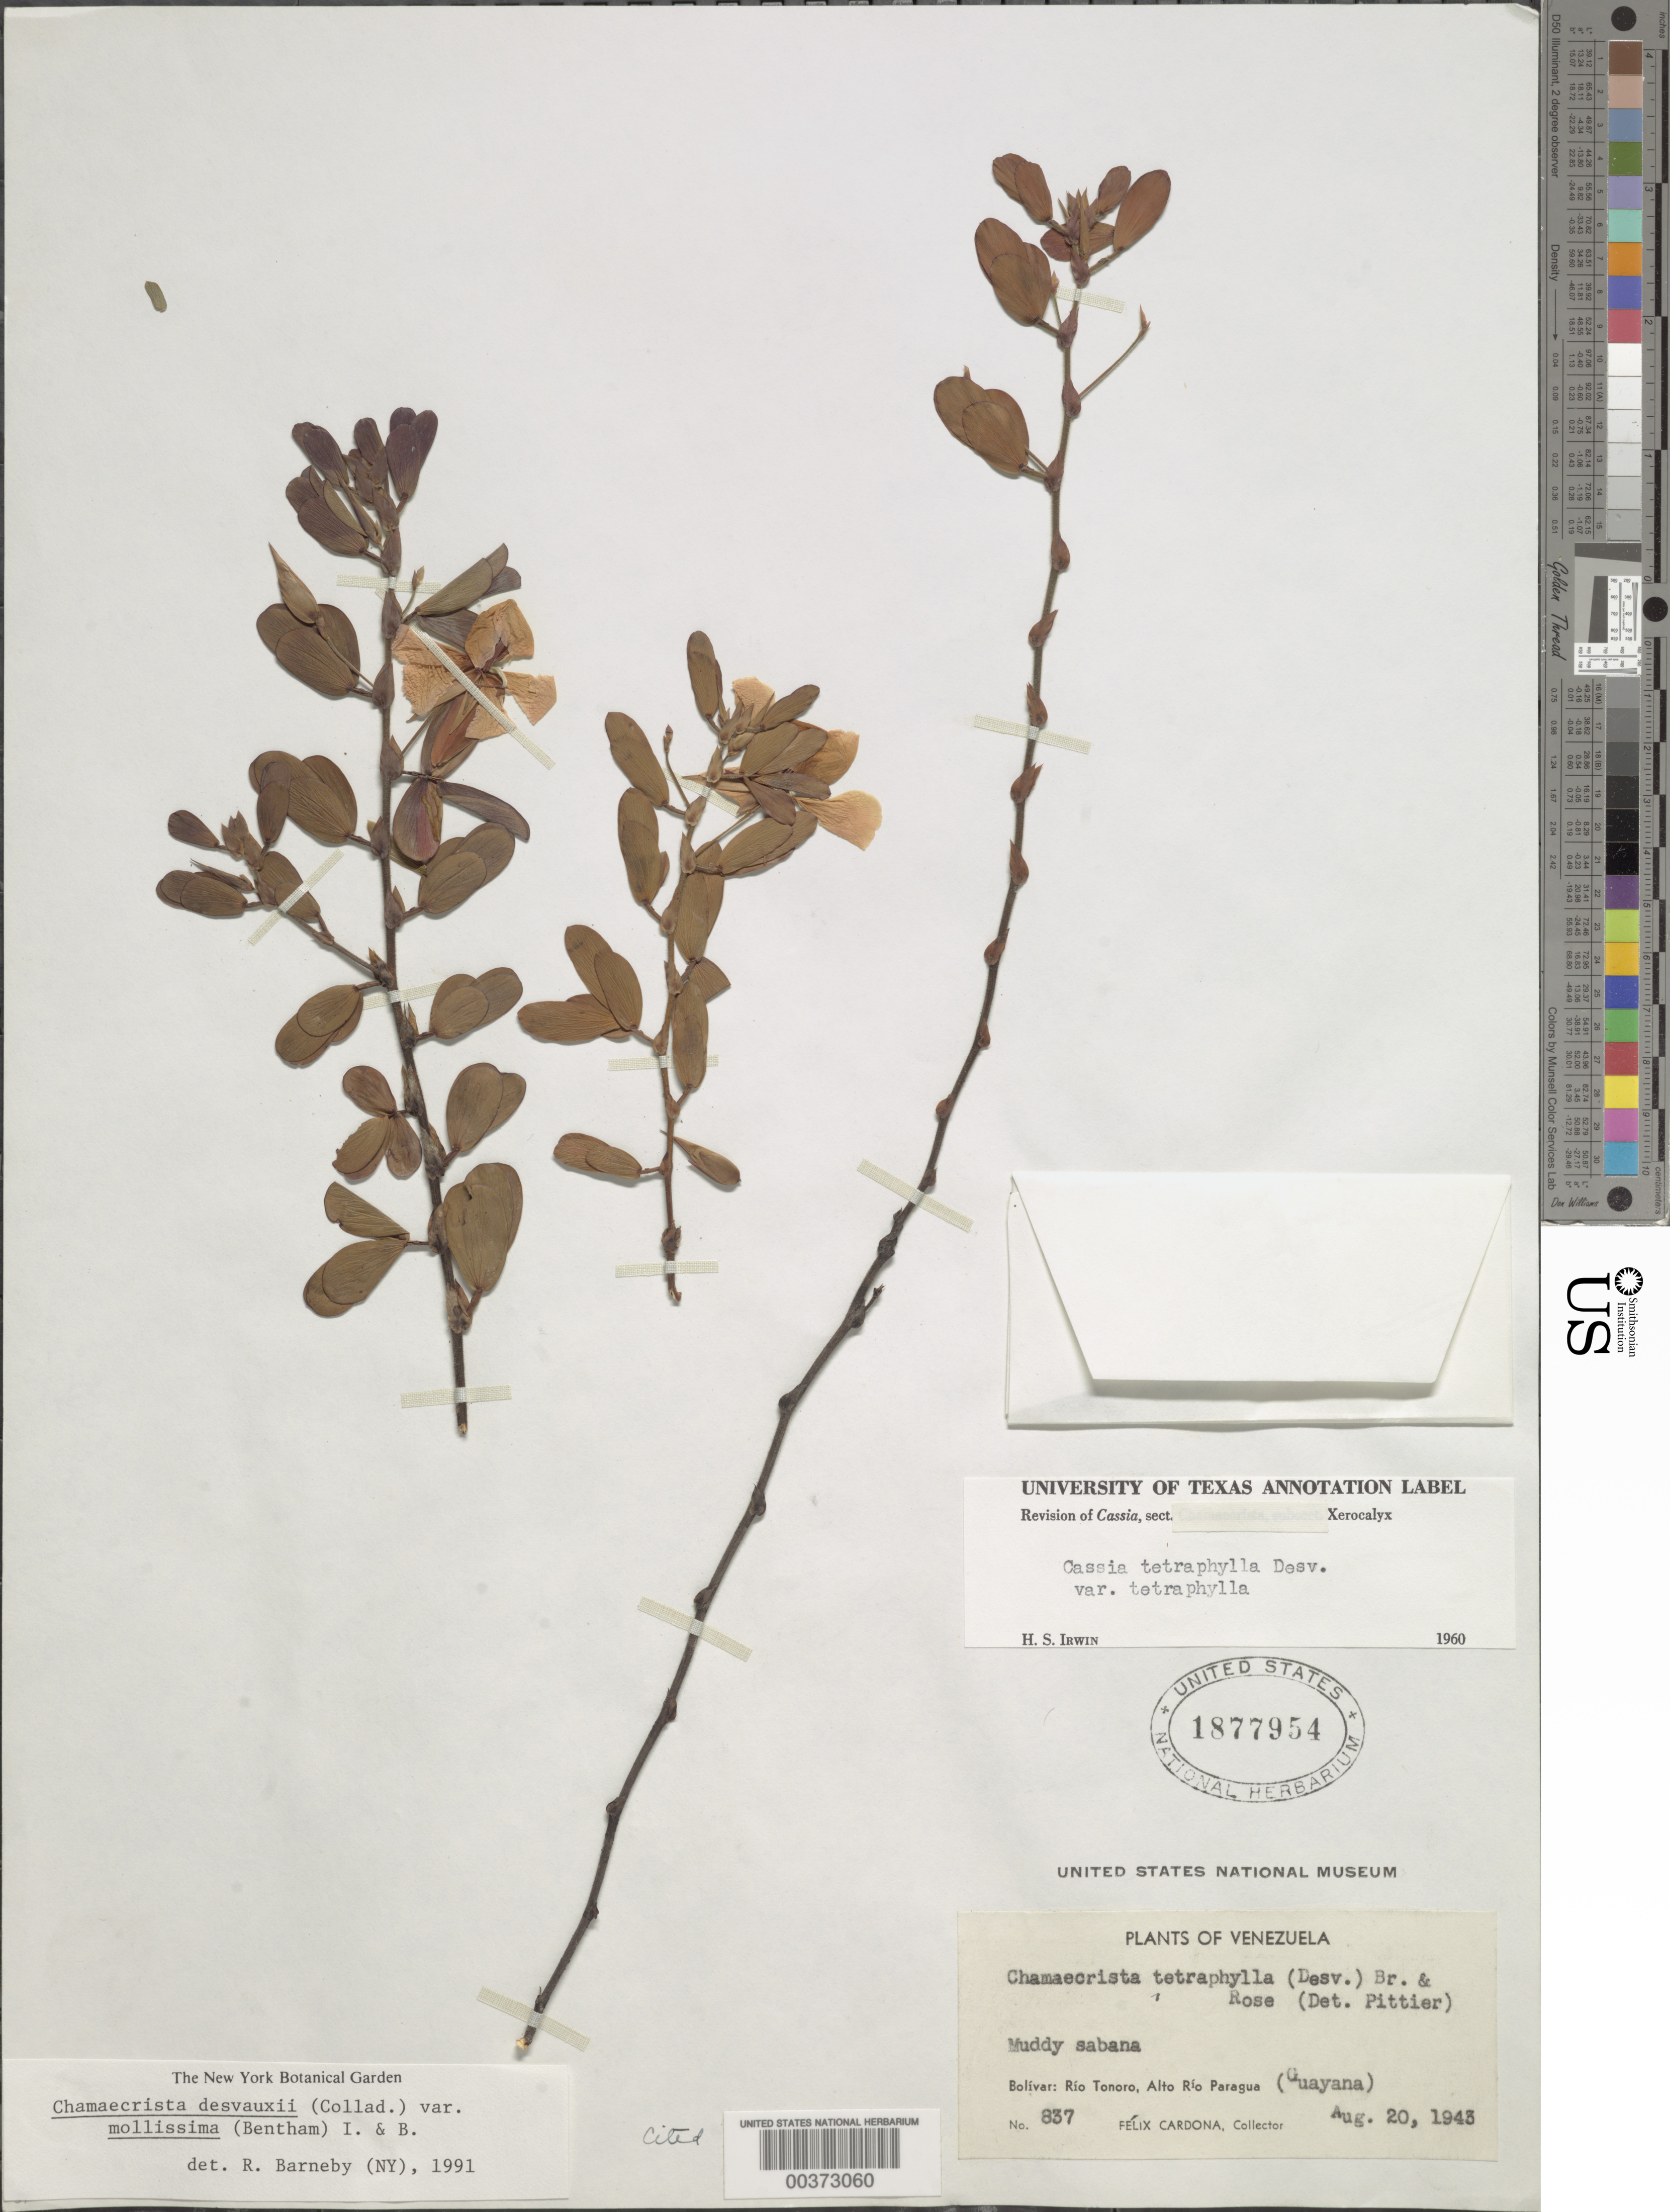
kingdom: Plantae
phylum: Tracheophyta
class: Magnoliopsida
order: Fabales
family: Fabaceae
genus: Chamaecrista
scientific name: Chamaecrista desvauxii var. mollissima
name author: (Benth.) H.S. Irwin & Barneby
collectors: F. Cardona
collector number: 837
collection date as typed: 20 Aug 1943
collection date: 1943-08-20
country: Venezuela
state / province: Bolivar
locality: Rio tonoro, alto rio paragua (guayana)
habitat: Muddy sabana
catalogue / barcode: US 1877954